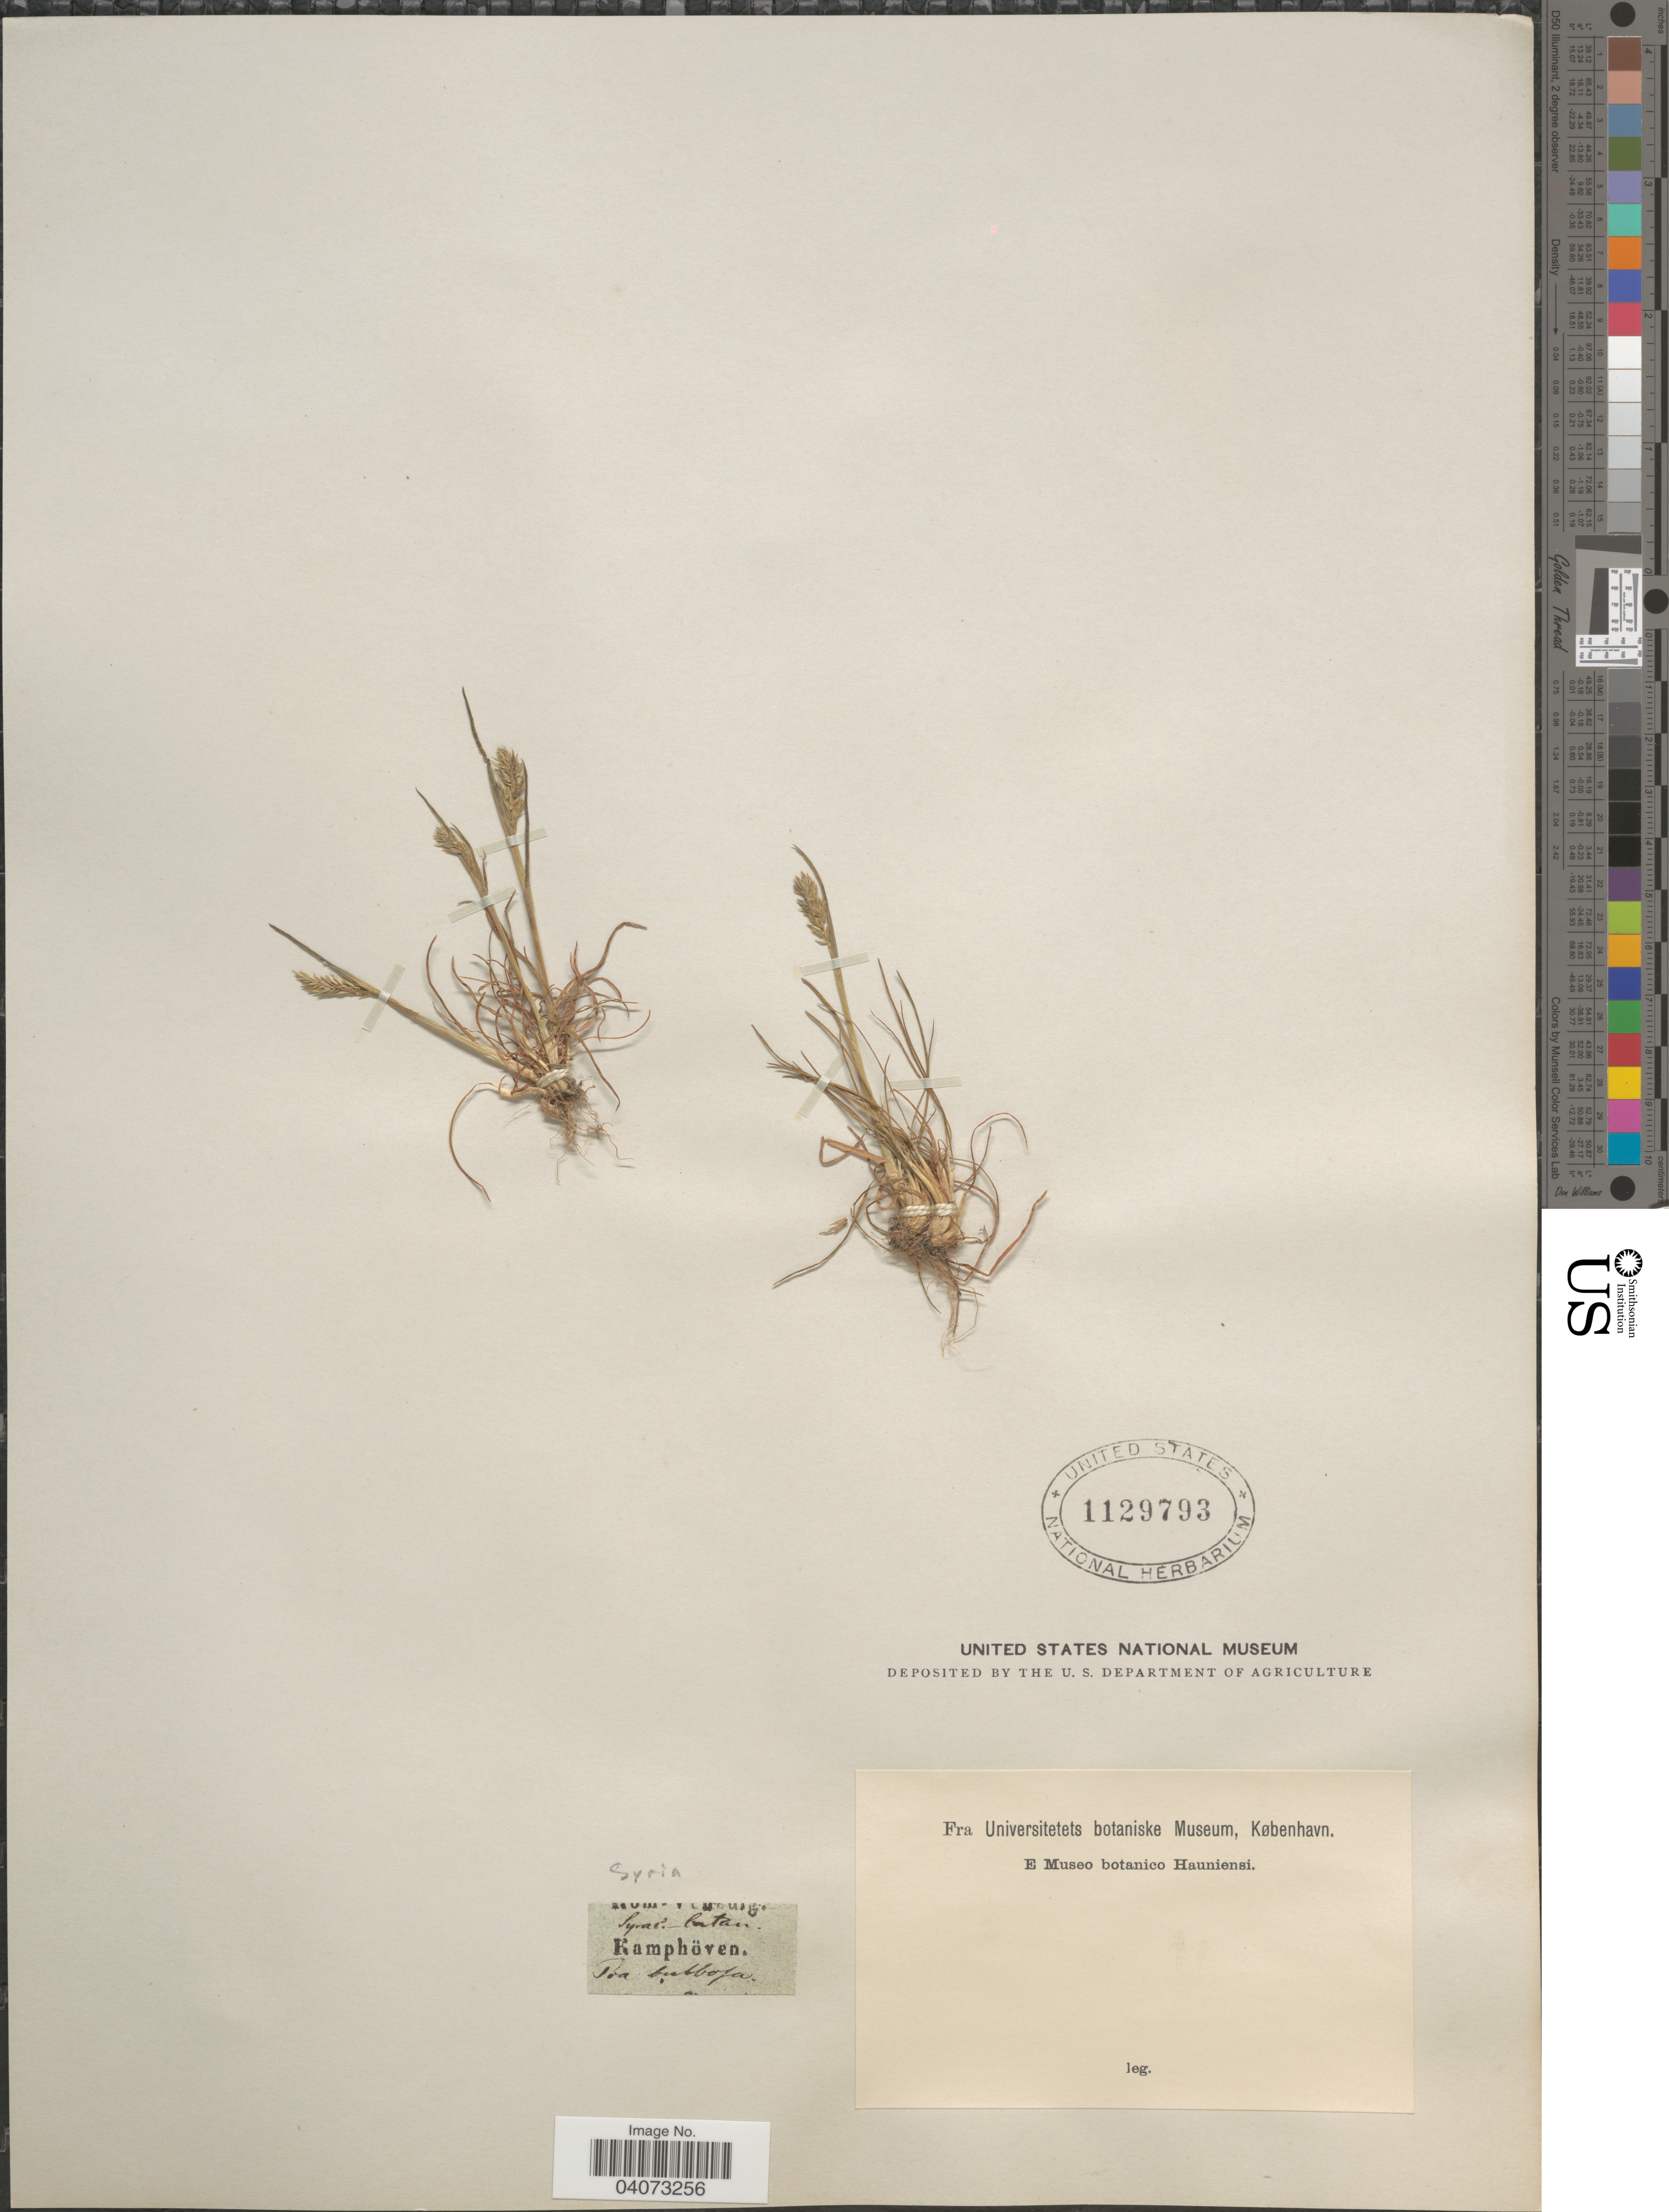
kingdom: Plantae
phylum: Tracheophyta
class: Liliopsida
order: Poales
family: Poaceae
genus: Poa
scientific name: Poa bulbosa subsp. bulbosa var. vivipara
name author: Koeler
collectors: B. Kamphövener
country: Syria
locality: [illegible text]. Kamphöven.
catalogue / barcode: US 1129793